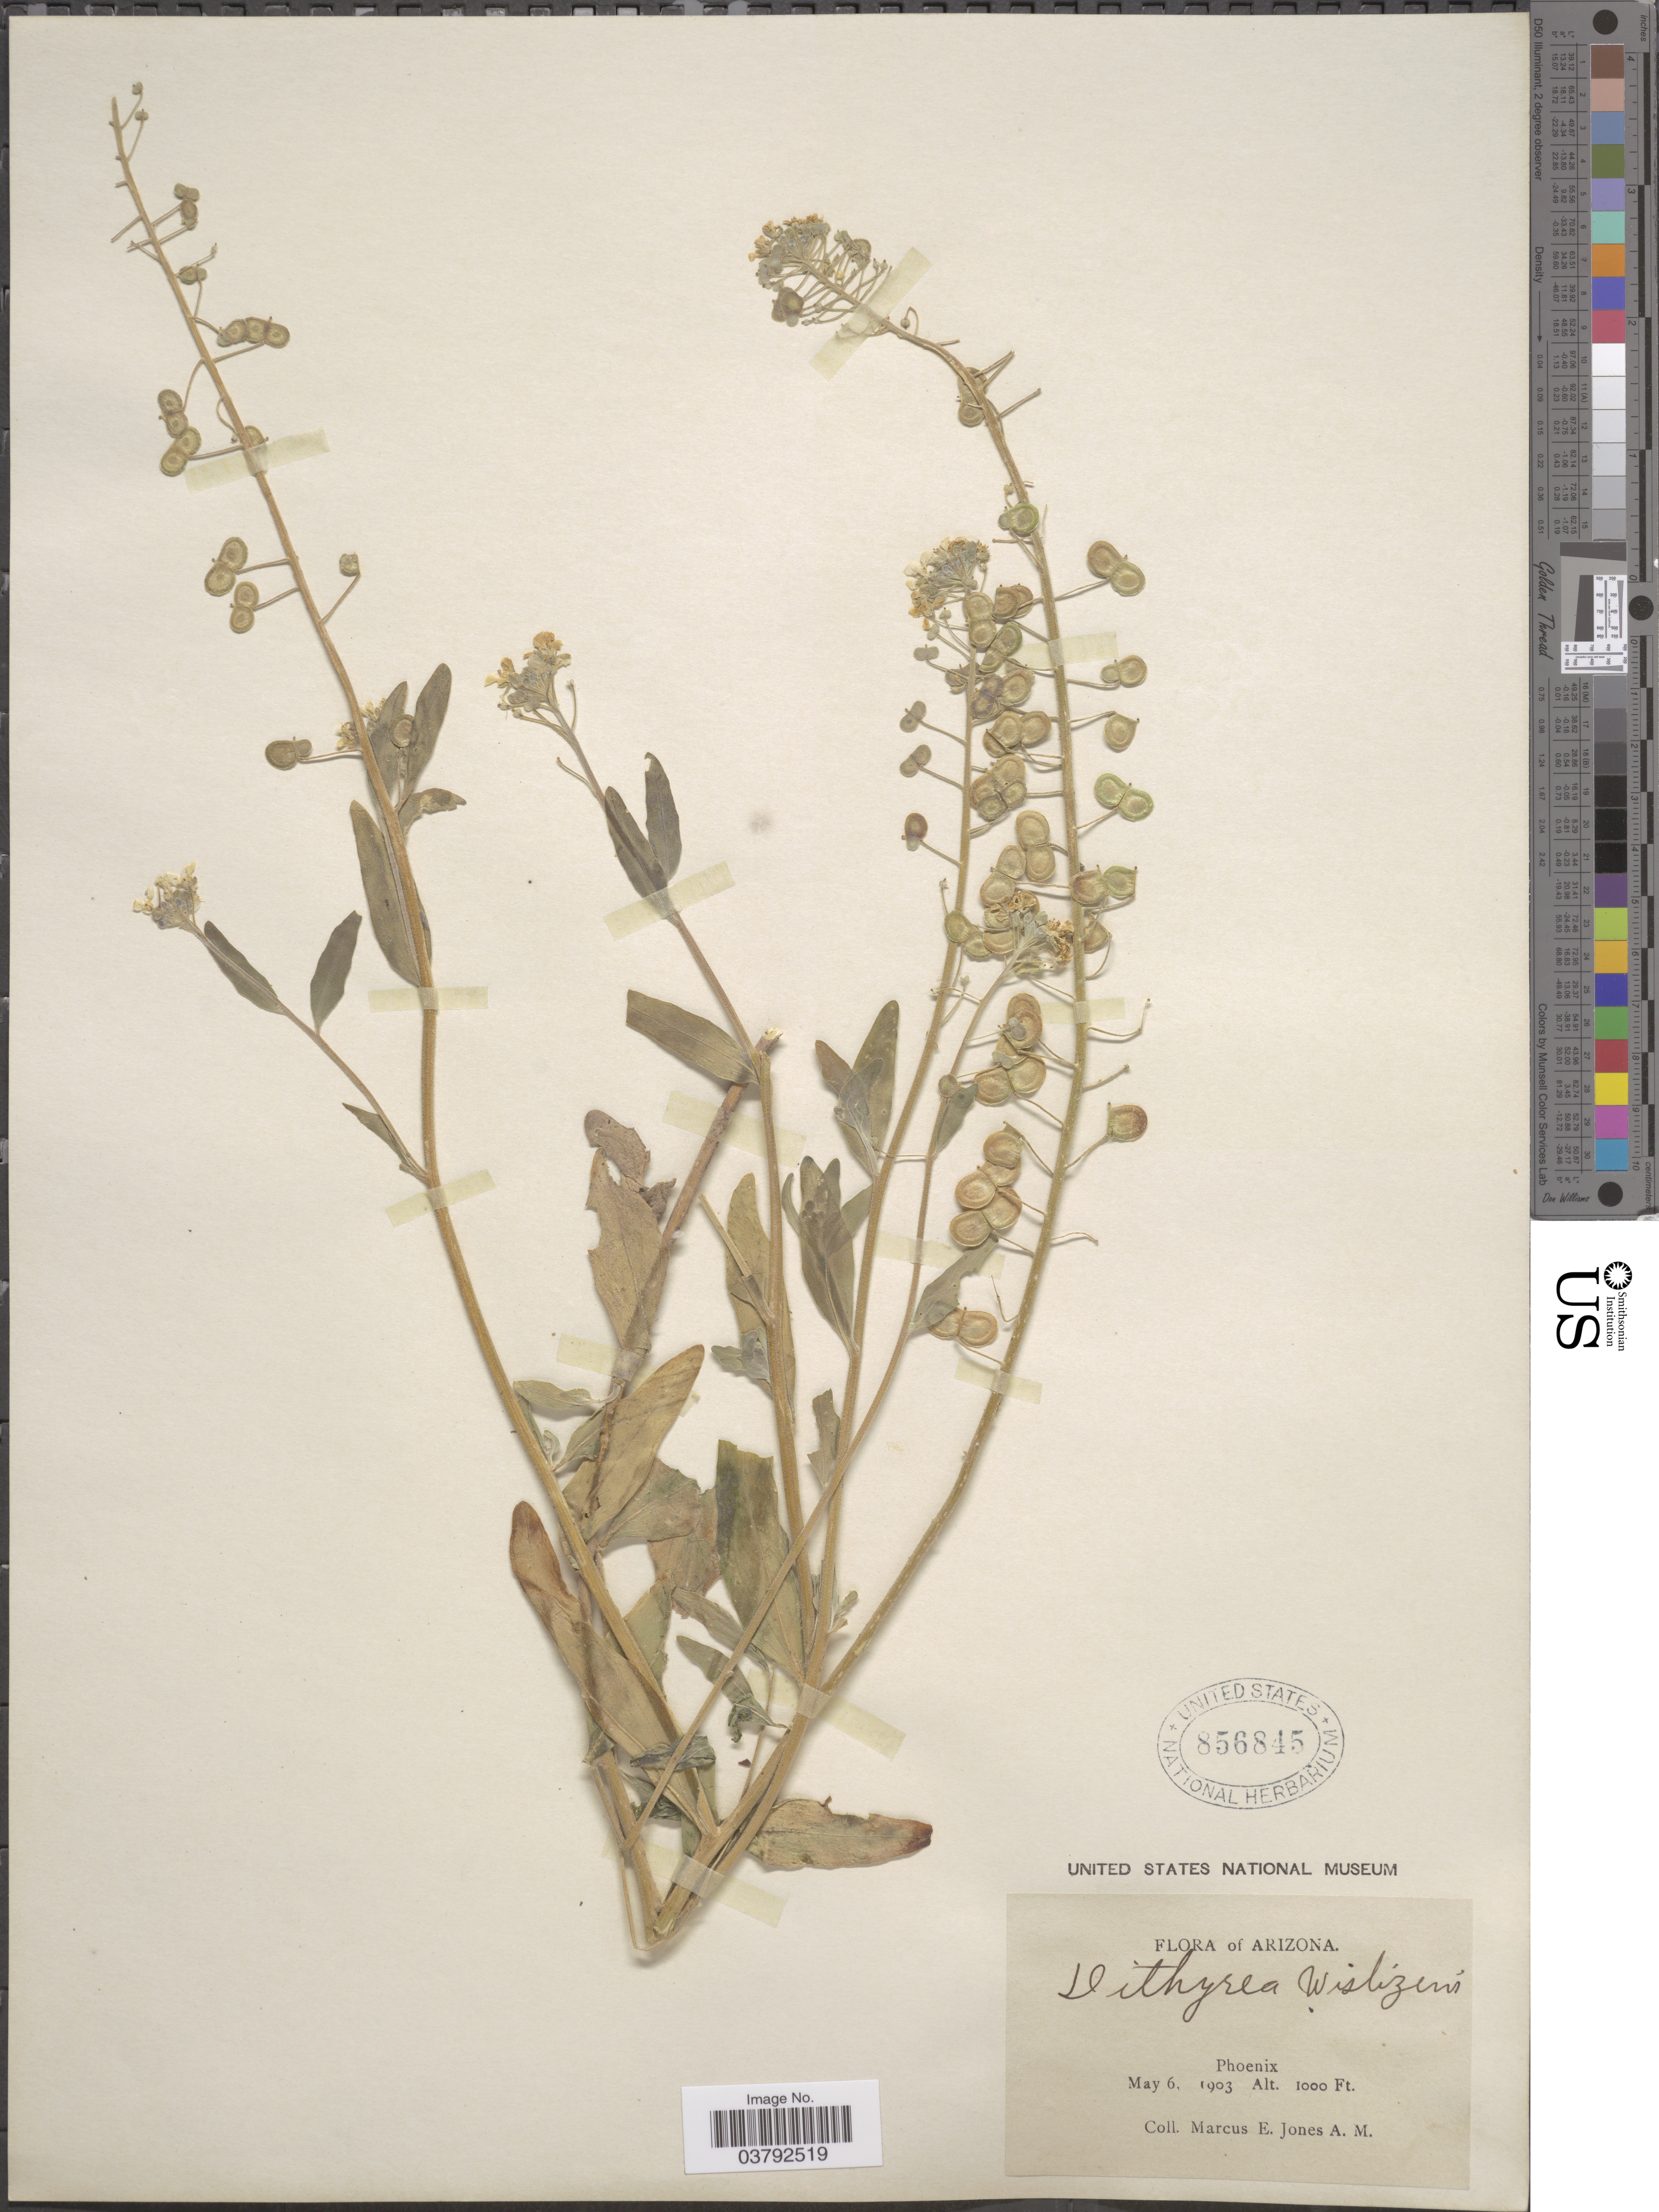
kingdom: Plantae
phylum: Tracheophyta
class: Magnoliopsida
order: Brassicales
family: Brassicaceae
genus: Dithyrea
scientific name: Dithyrea wislizeni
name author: Engelm.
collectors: M. E. Jones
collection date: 1903-05-06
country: United States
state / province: Arizona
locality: Phoenix.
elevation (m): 305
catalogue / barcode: US 856845